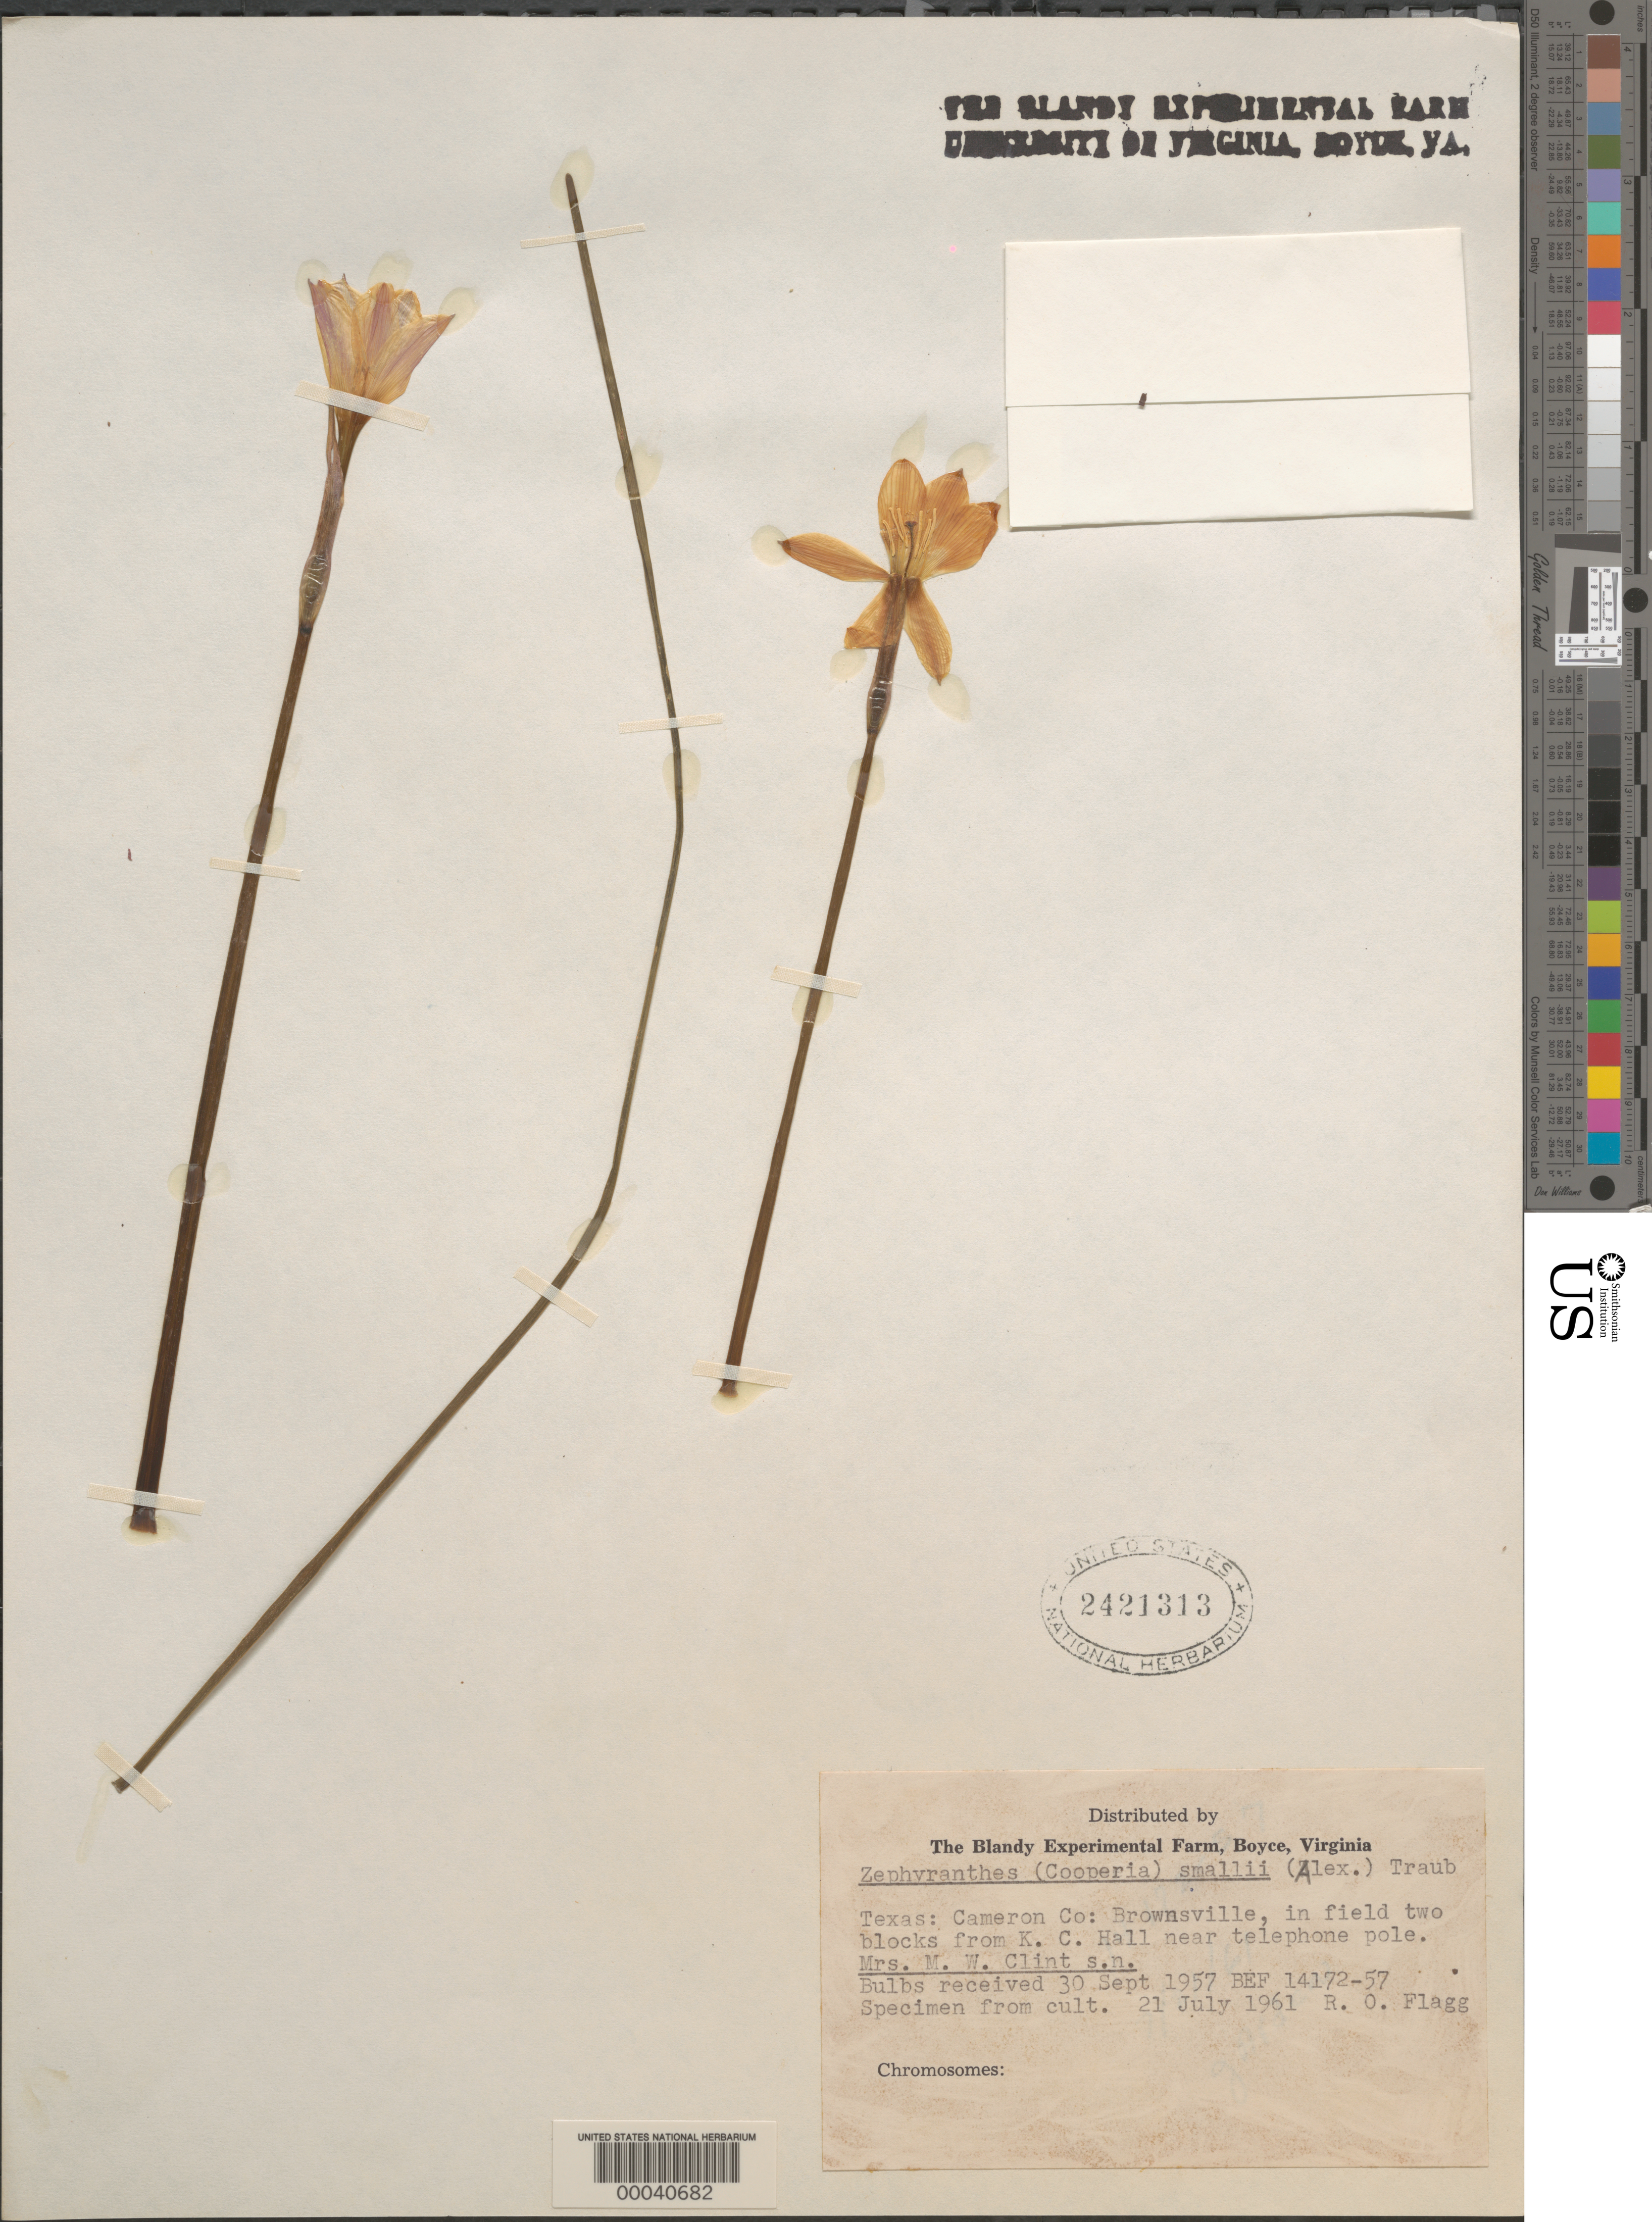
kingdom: Plantae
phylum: Tracheophyta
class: Liliopsida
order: Asparagales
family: Amaryllidaceae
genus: Zephyranthes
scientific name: Zephyranthes smallii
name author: (Alexander) Traub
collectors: M. Clint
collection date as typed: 1957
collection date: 1957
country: United States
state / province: Texas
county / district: Cameron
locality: Brownsville, 2 blocks from k.c. hall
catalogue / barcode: US 2421313